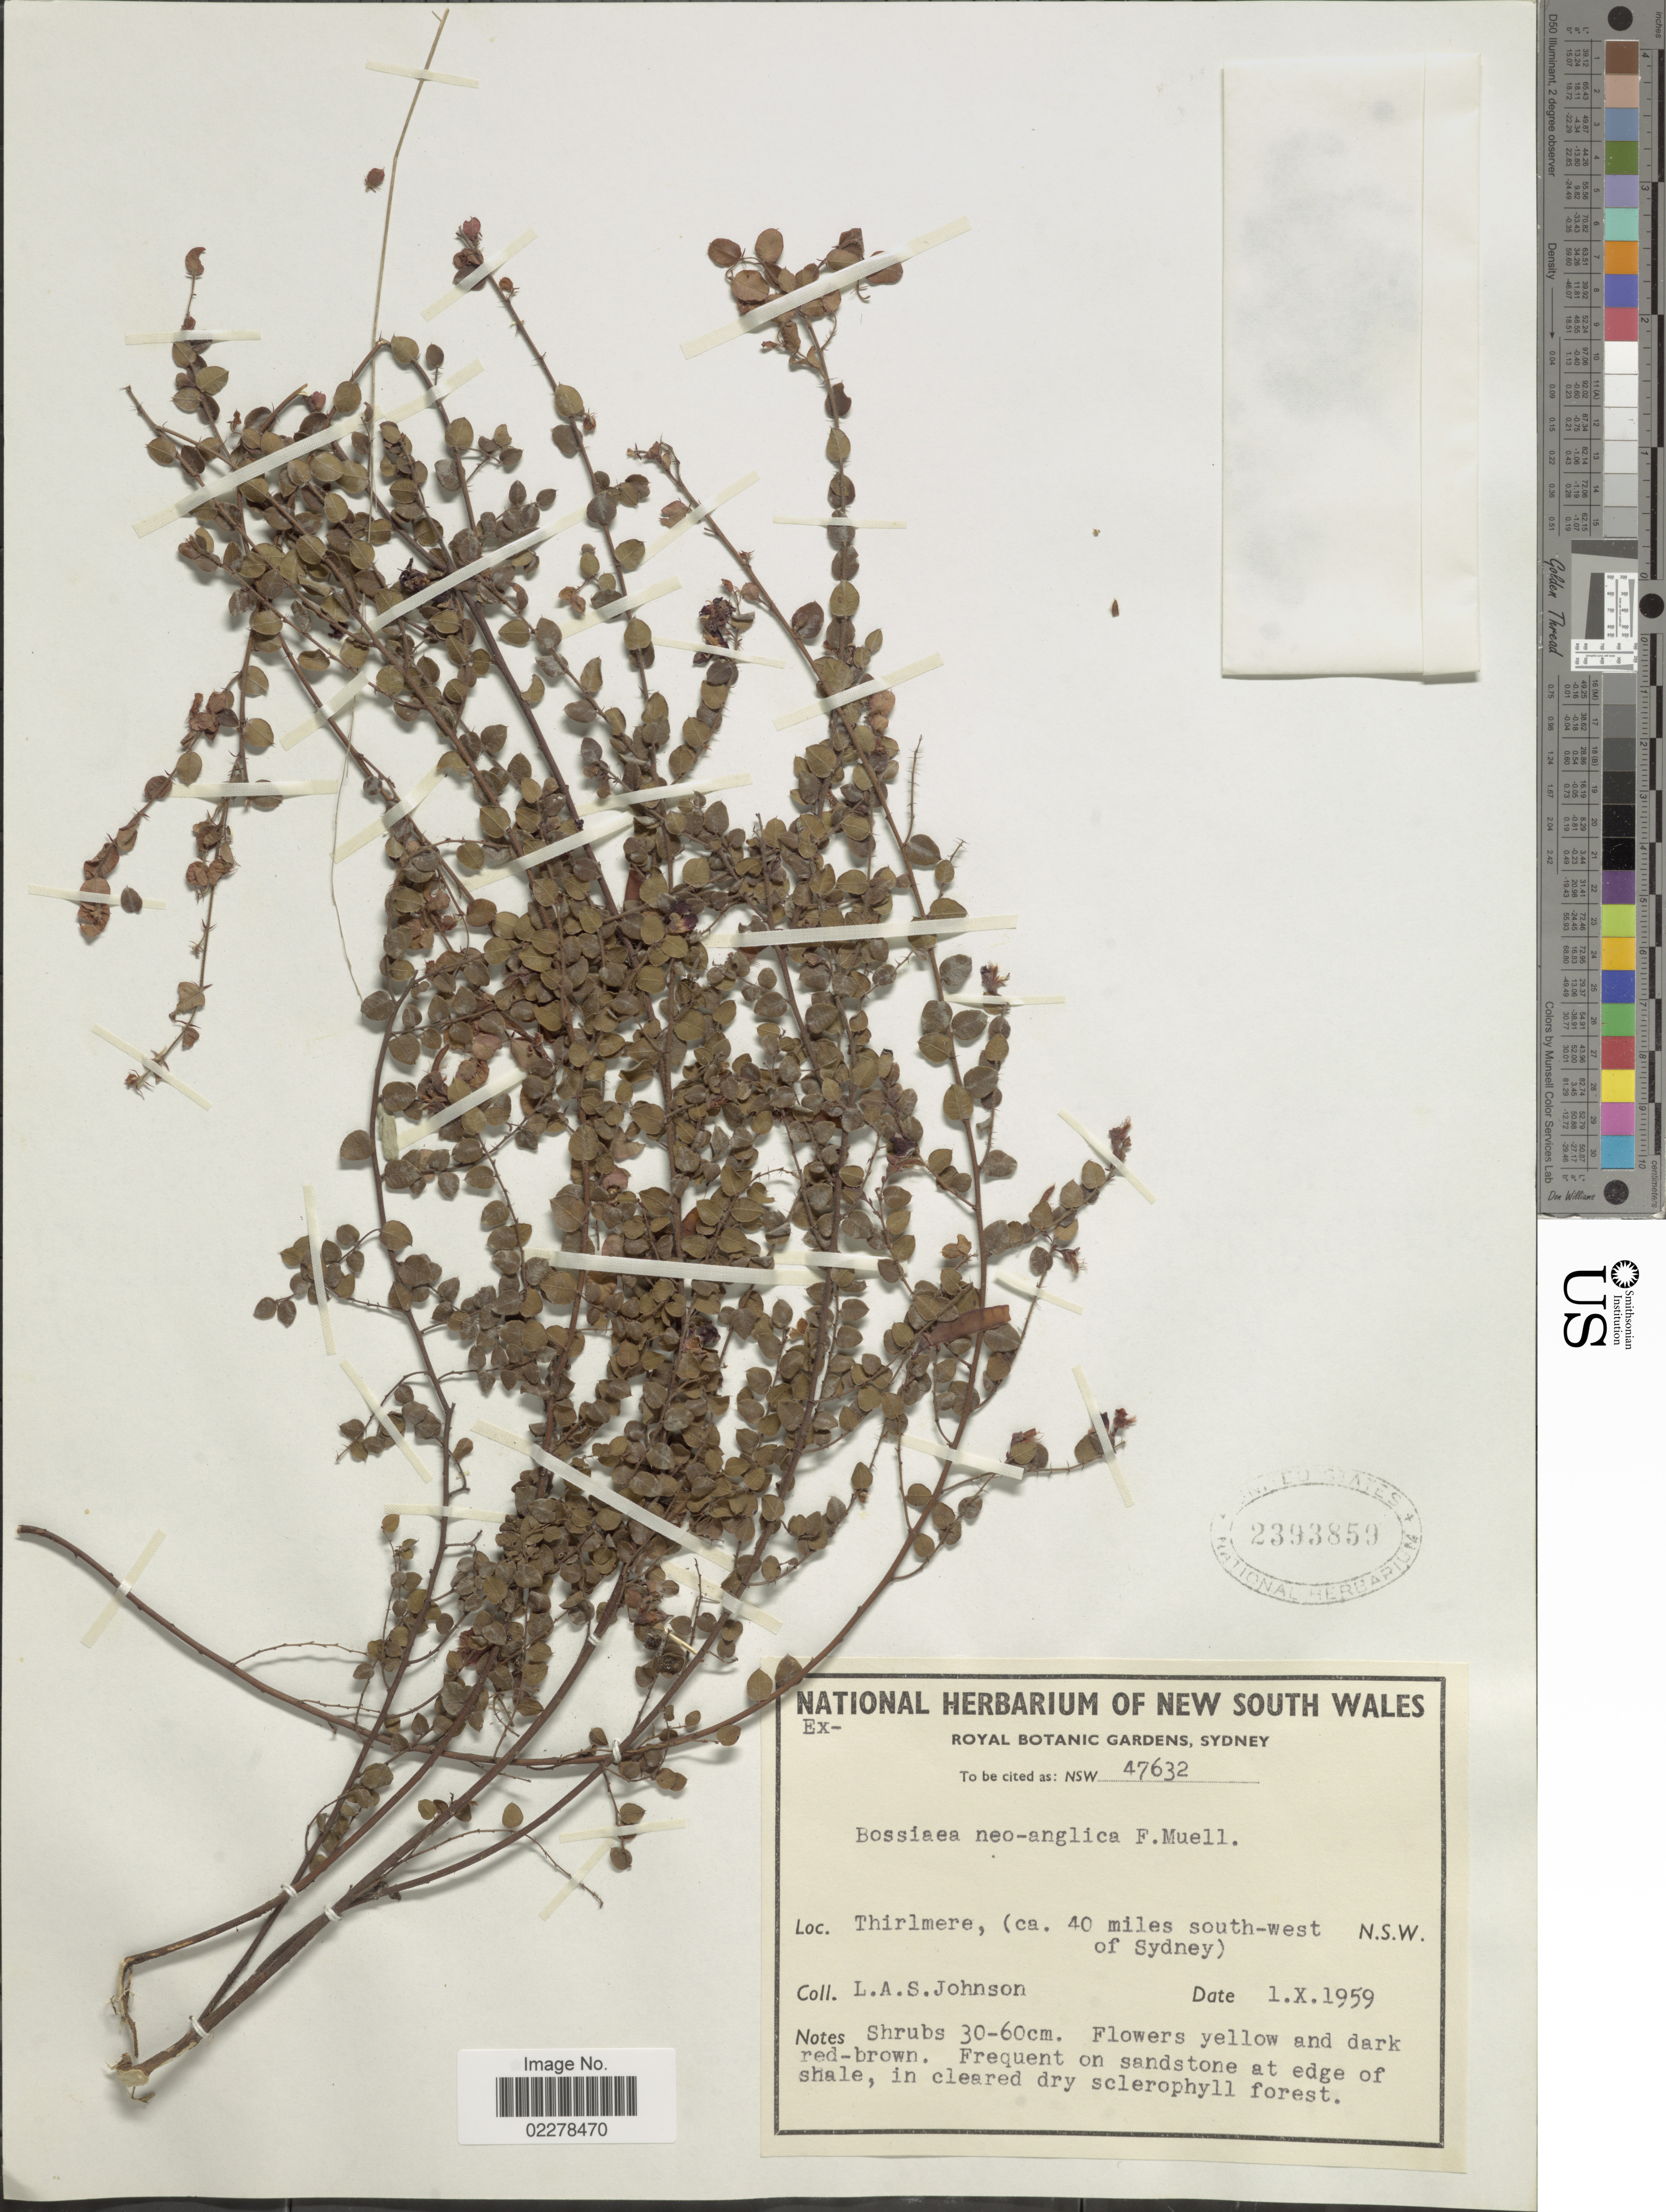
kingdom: Plantae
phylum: Tracheophyta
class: Magnoliopsida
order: Fabales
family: Fabaceae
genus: Bossiaea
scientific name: Bossiaea neo-anglica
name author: F. Muell.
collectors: L. A. S. Johnson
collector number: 47632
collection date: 1959-10-01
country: Australia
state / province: New South Wales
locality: Thirlmere, (ca. 40 miles south-west of Sydney). N.S.W.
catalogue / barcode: US 2393859